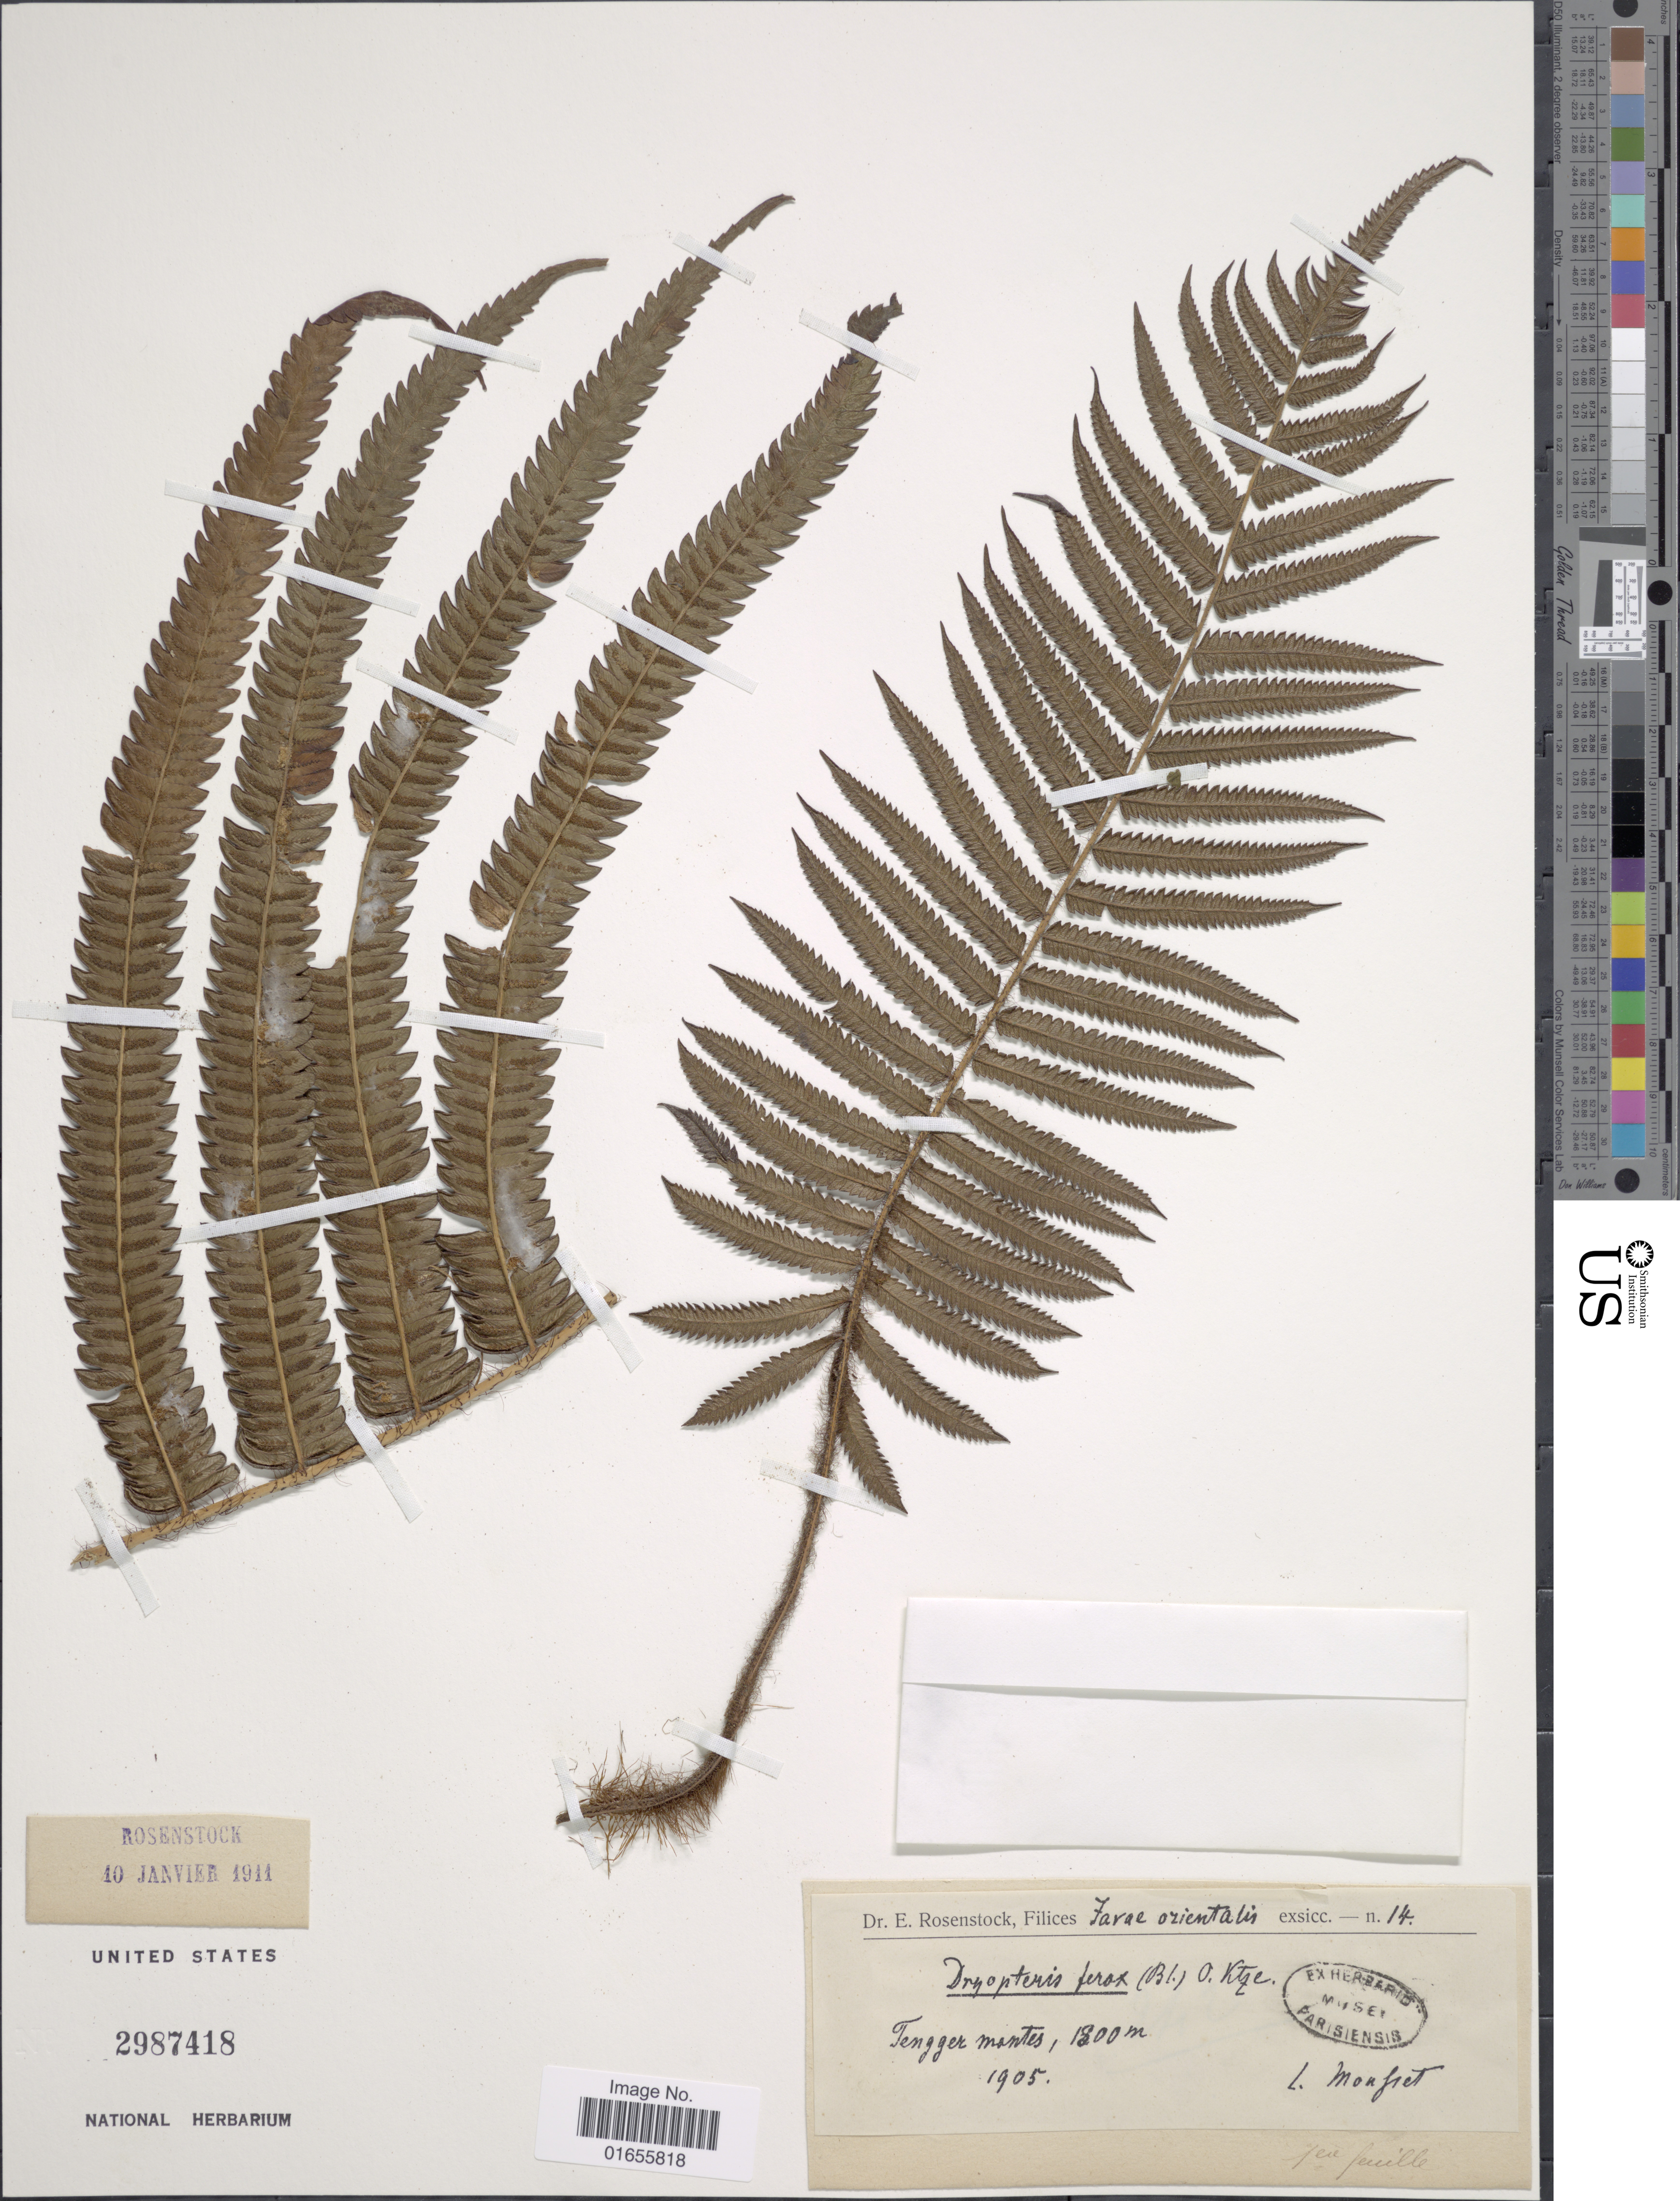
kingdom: Plantae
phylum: Tracheophyta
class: Polypodiopsida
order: Polypodiales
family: Thelypteridaceae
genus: Chingia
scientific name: Chingia ferox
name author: (Blume) Holttum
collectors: Mousset, --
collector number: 14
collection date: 1905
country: Indonesia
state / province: Java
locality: Tengger Montes. Tarae orientalis.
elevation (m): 1800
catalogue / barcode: US 2987418